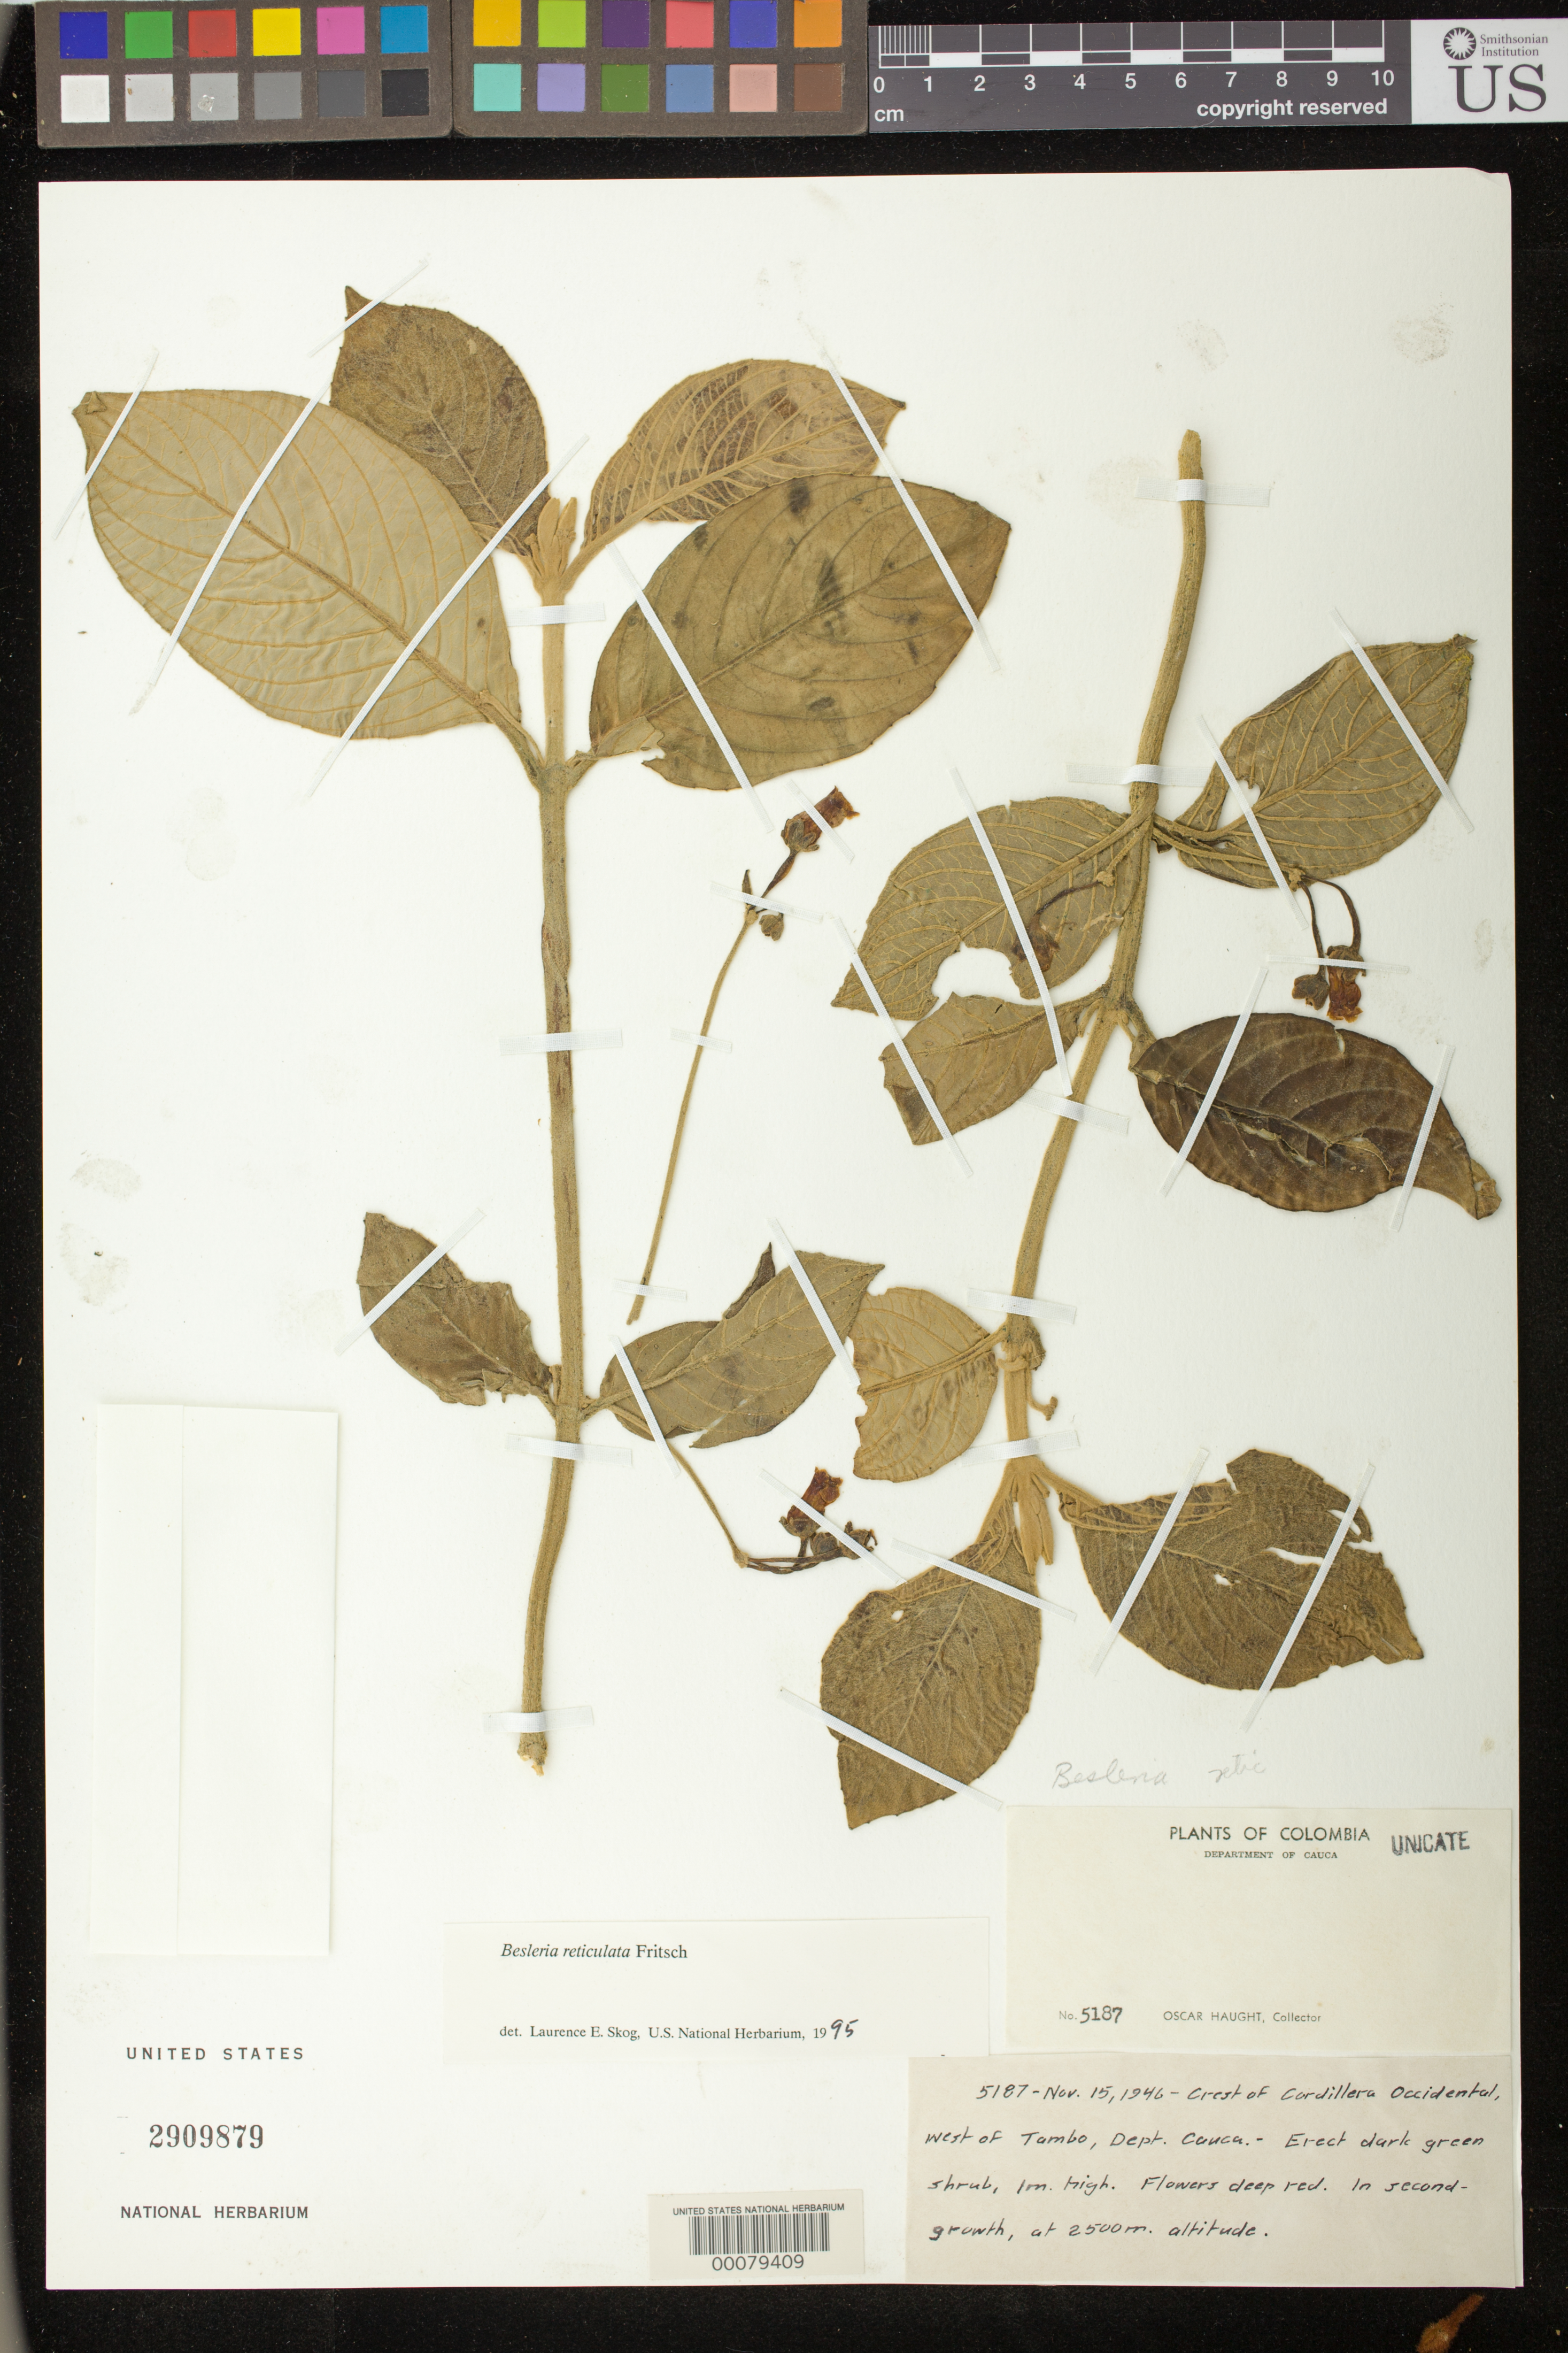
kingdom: Plantae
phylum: Tracheophyta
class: Magnoliopsida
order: Lamiales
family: Gesneriaceae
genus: Besleria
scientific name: Besleria reticulata var. reticulata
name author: Fritsch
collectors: O. L. Haught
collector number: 5187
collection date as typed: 05 Nov 1946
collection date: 1946-11-05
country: Colombia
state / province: Cauca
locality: Crest of Cordillera Occidental, W of Tambo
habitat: Second-growth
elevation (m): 2500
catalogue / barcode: US 2909879